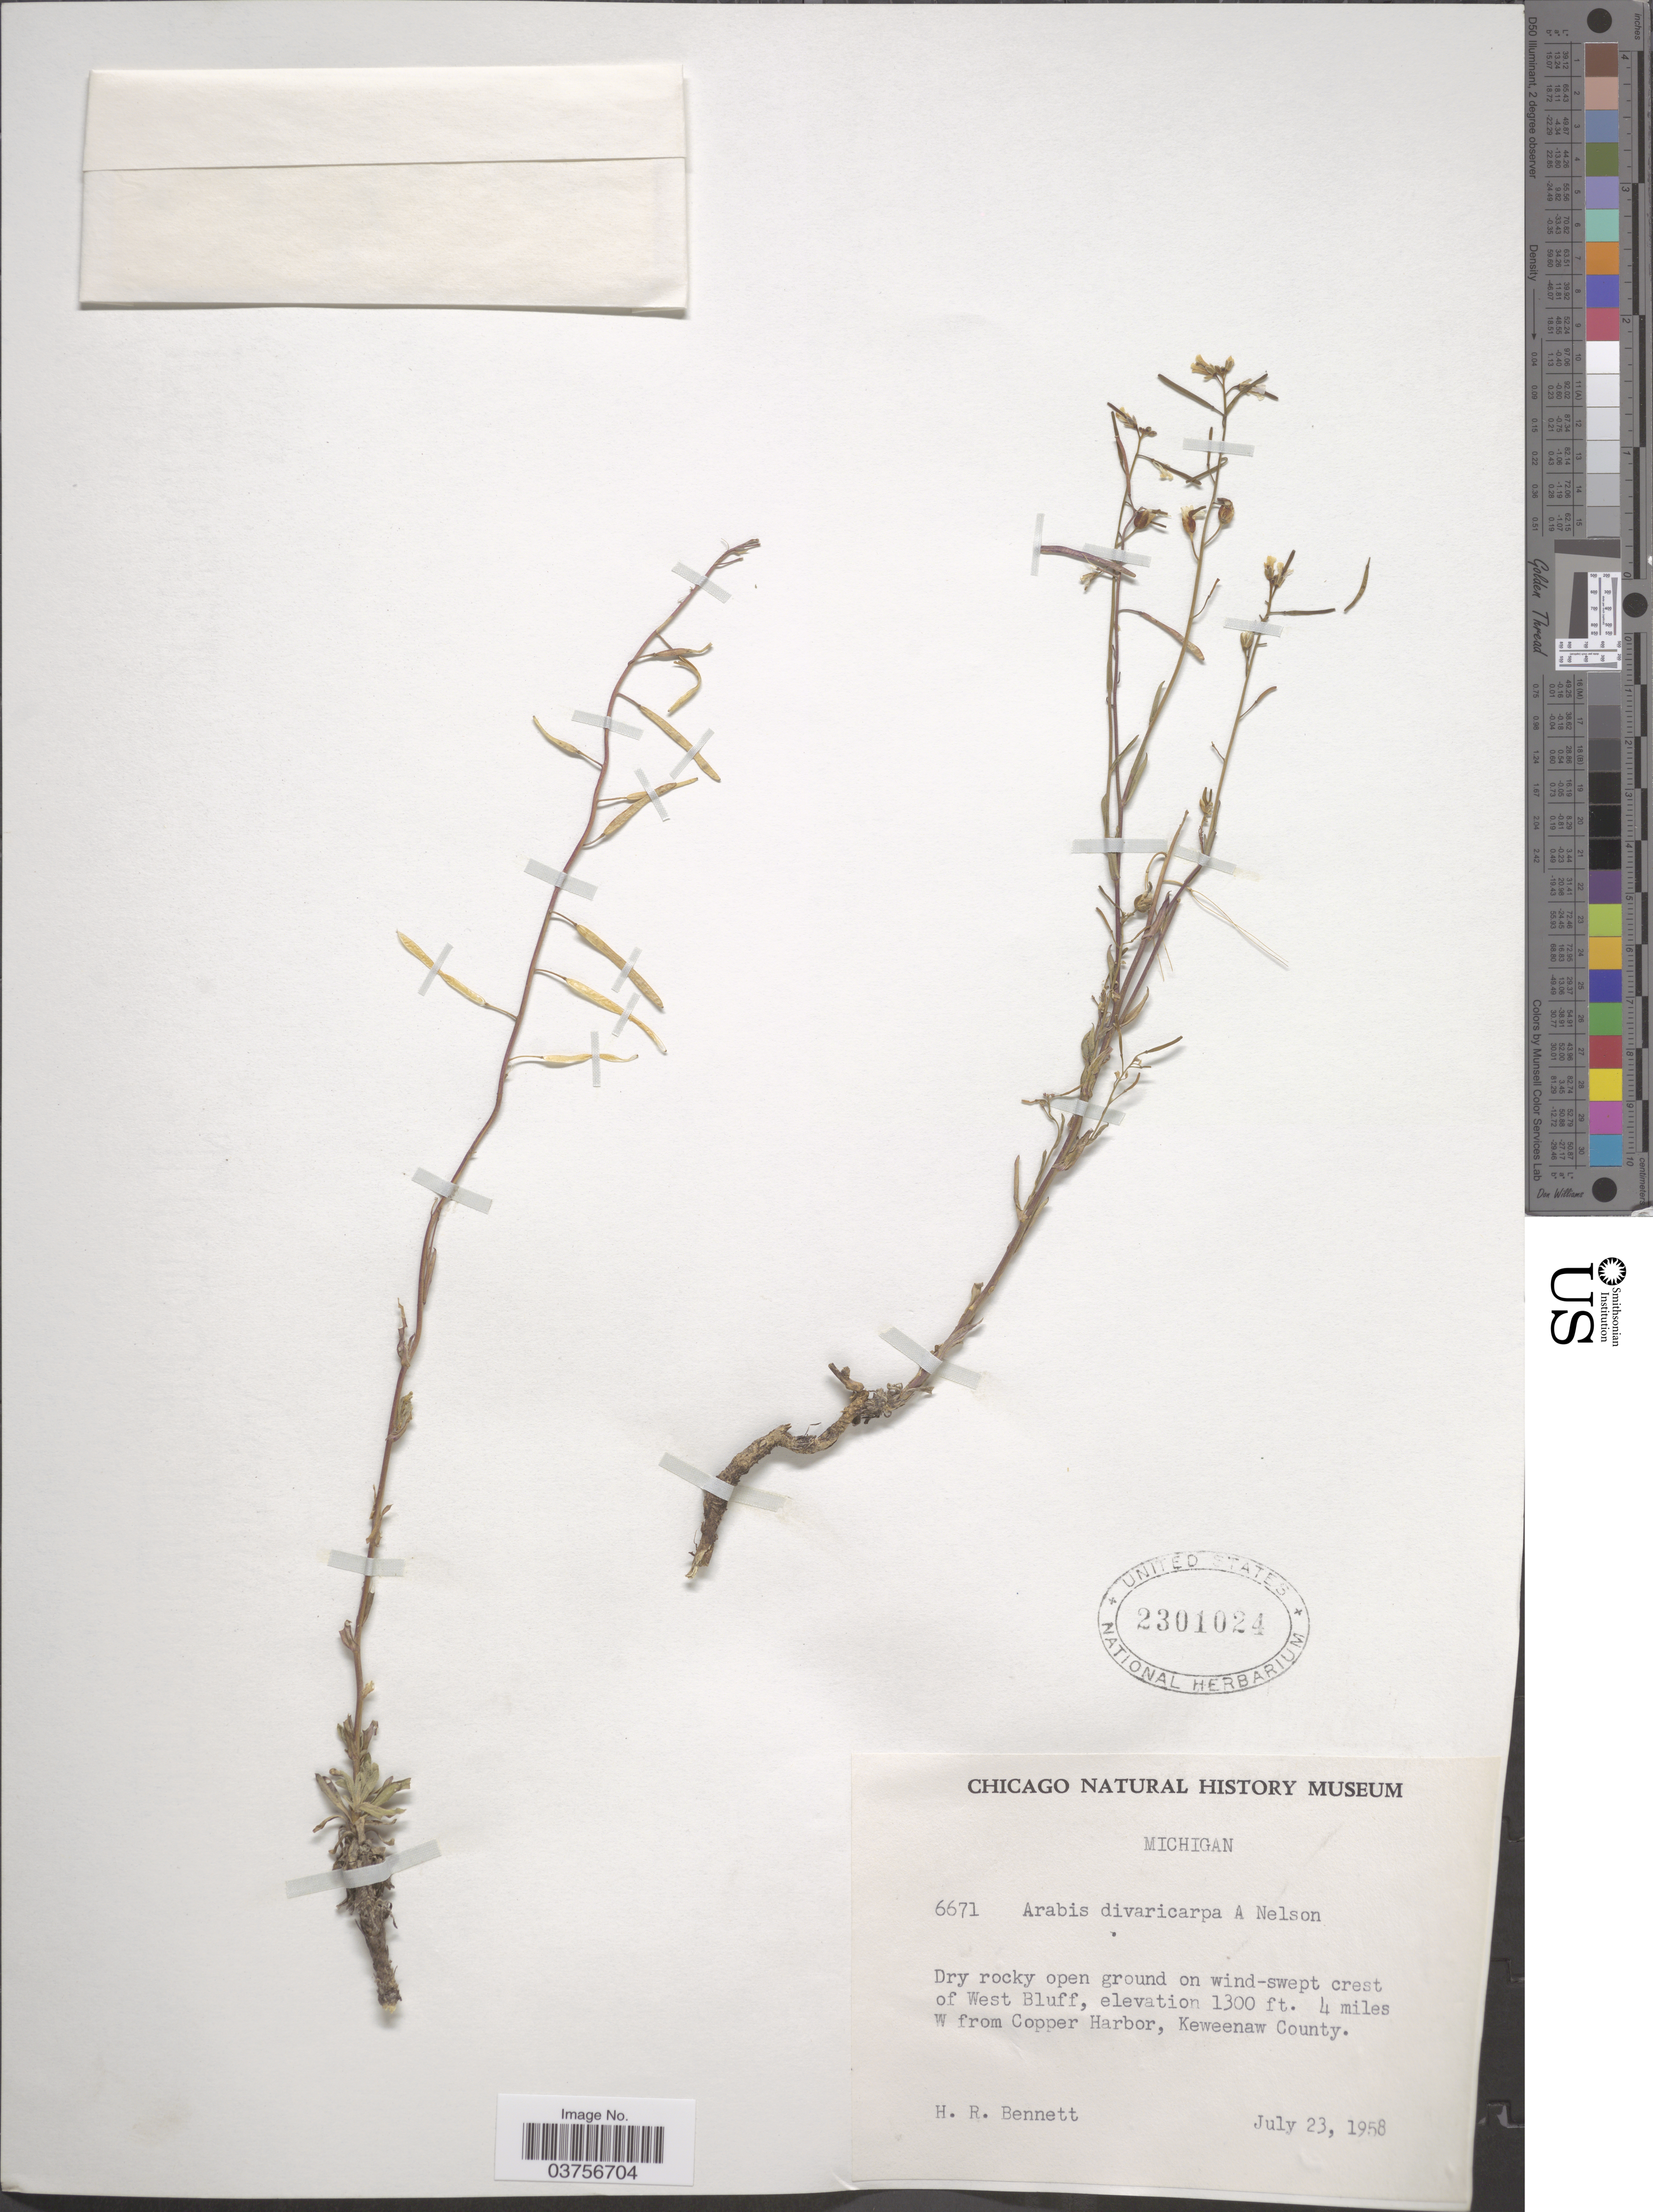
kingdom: Plantae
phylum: Tracheophyta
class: Magnoliopsida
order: Brassicales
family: Brassicaceae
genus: Arabis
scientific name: Arabis divaricarpa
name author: A. Nelson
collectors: H. R. Bennett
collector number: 6671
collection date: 1958-07-23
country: United States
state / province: Michigan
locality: Dry rocky open ground on wind-swept crest of West Bluff, 4 miles W from Copper Harbor, Keweenaw County.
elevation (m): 396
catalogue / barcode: US 2301024